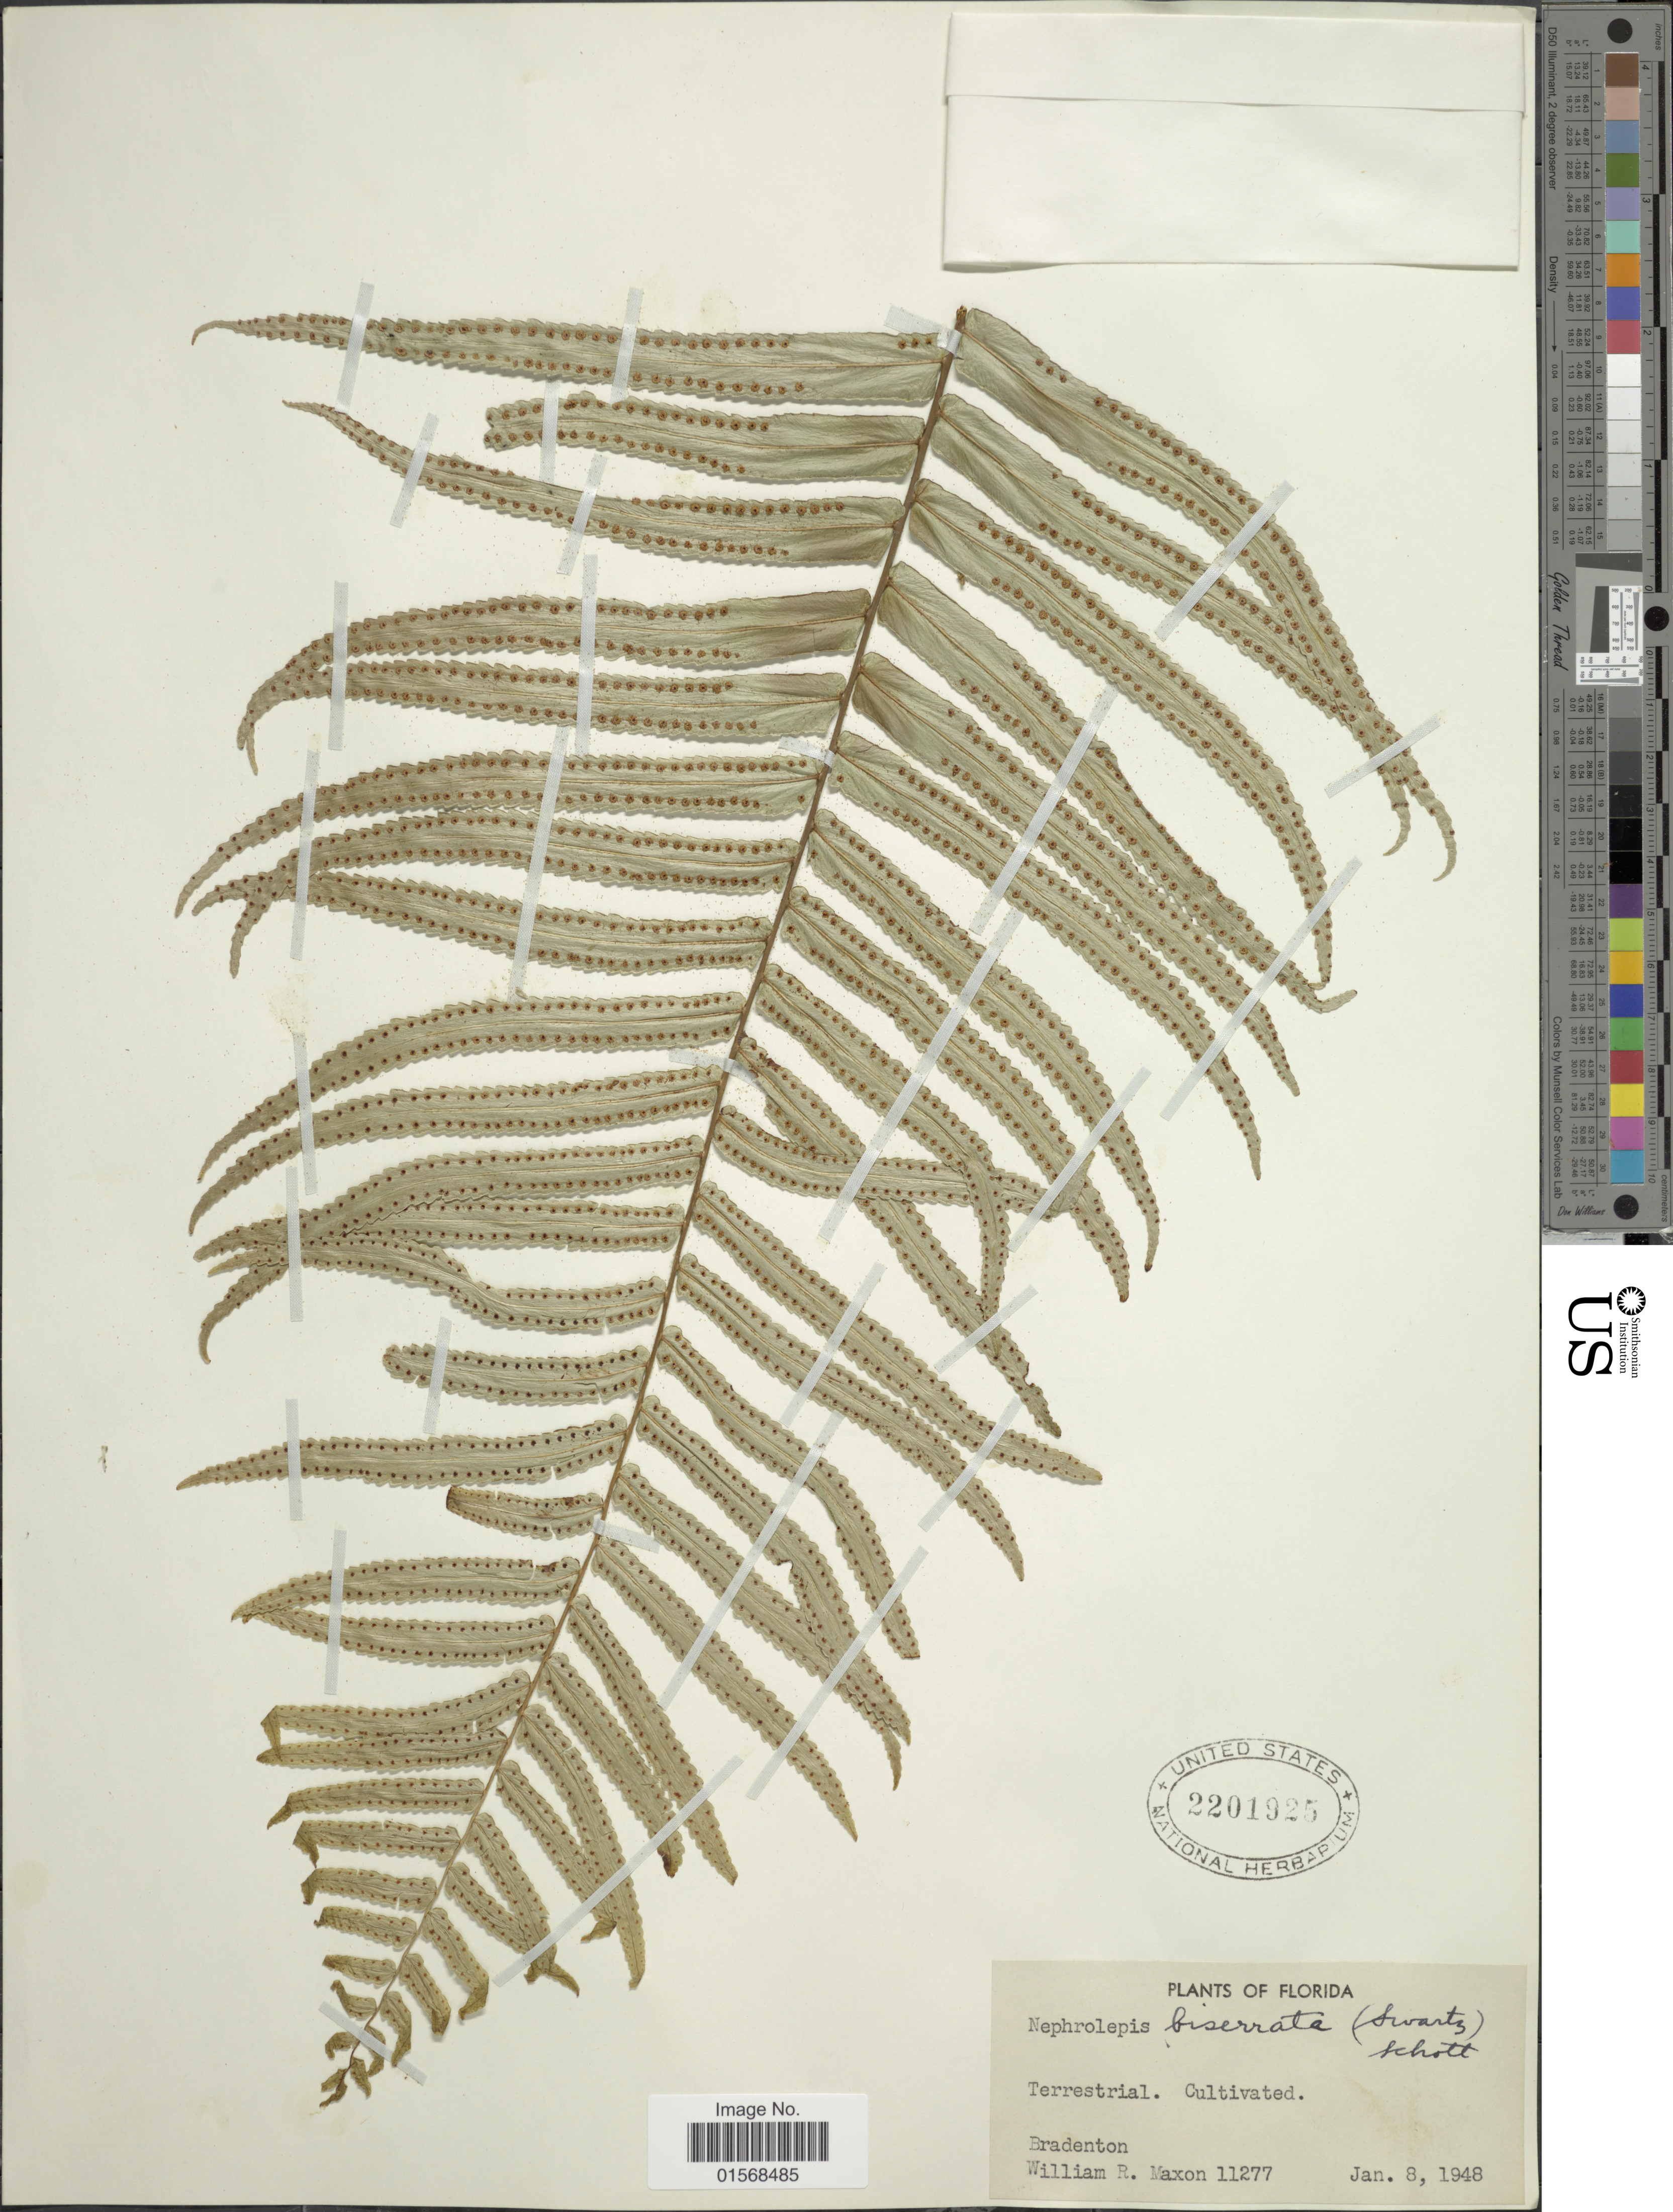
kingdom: Plantae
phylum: Tracheophyta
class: Polypodiopsida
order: Polypodiales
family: Nephrolepidaceae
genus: Nephrolepis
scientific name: Nephrolepis biserrata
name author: (Sw.) Schott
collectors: W. R. Maxon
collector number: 11277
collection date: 1948-01-08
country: United States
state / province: Florida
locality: Florida, Bradenton.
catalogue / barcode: US 2201925